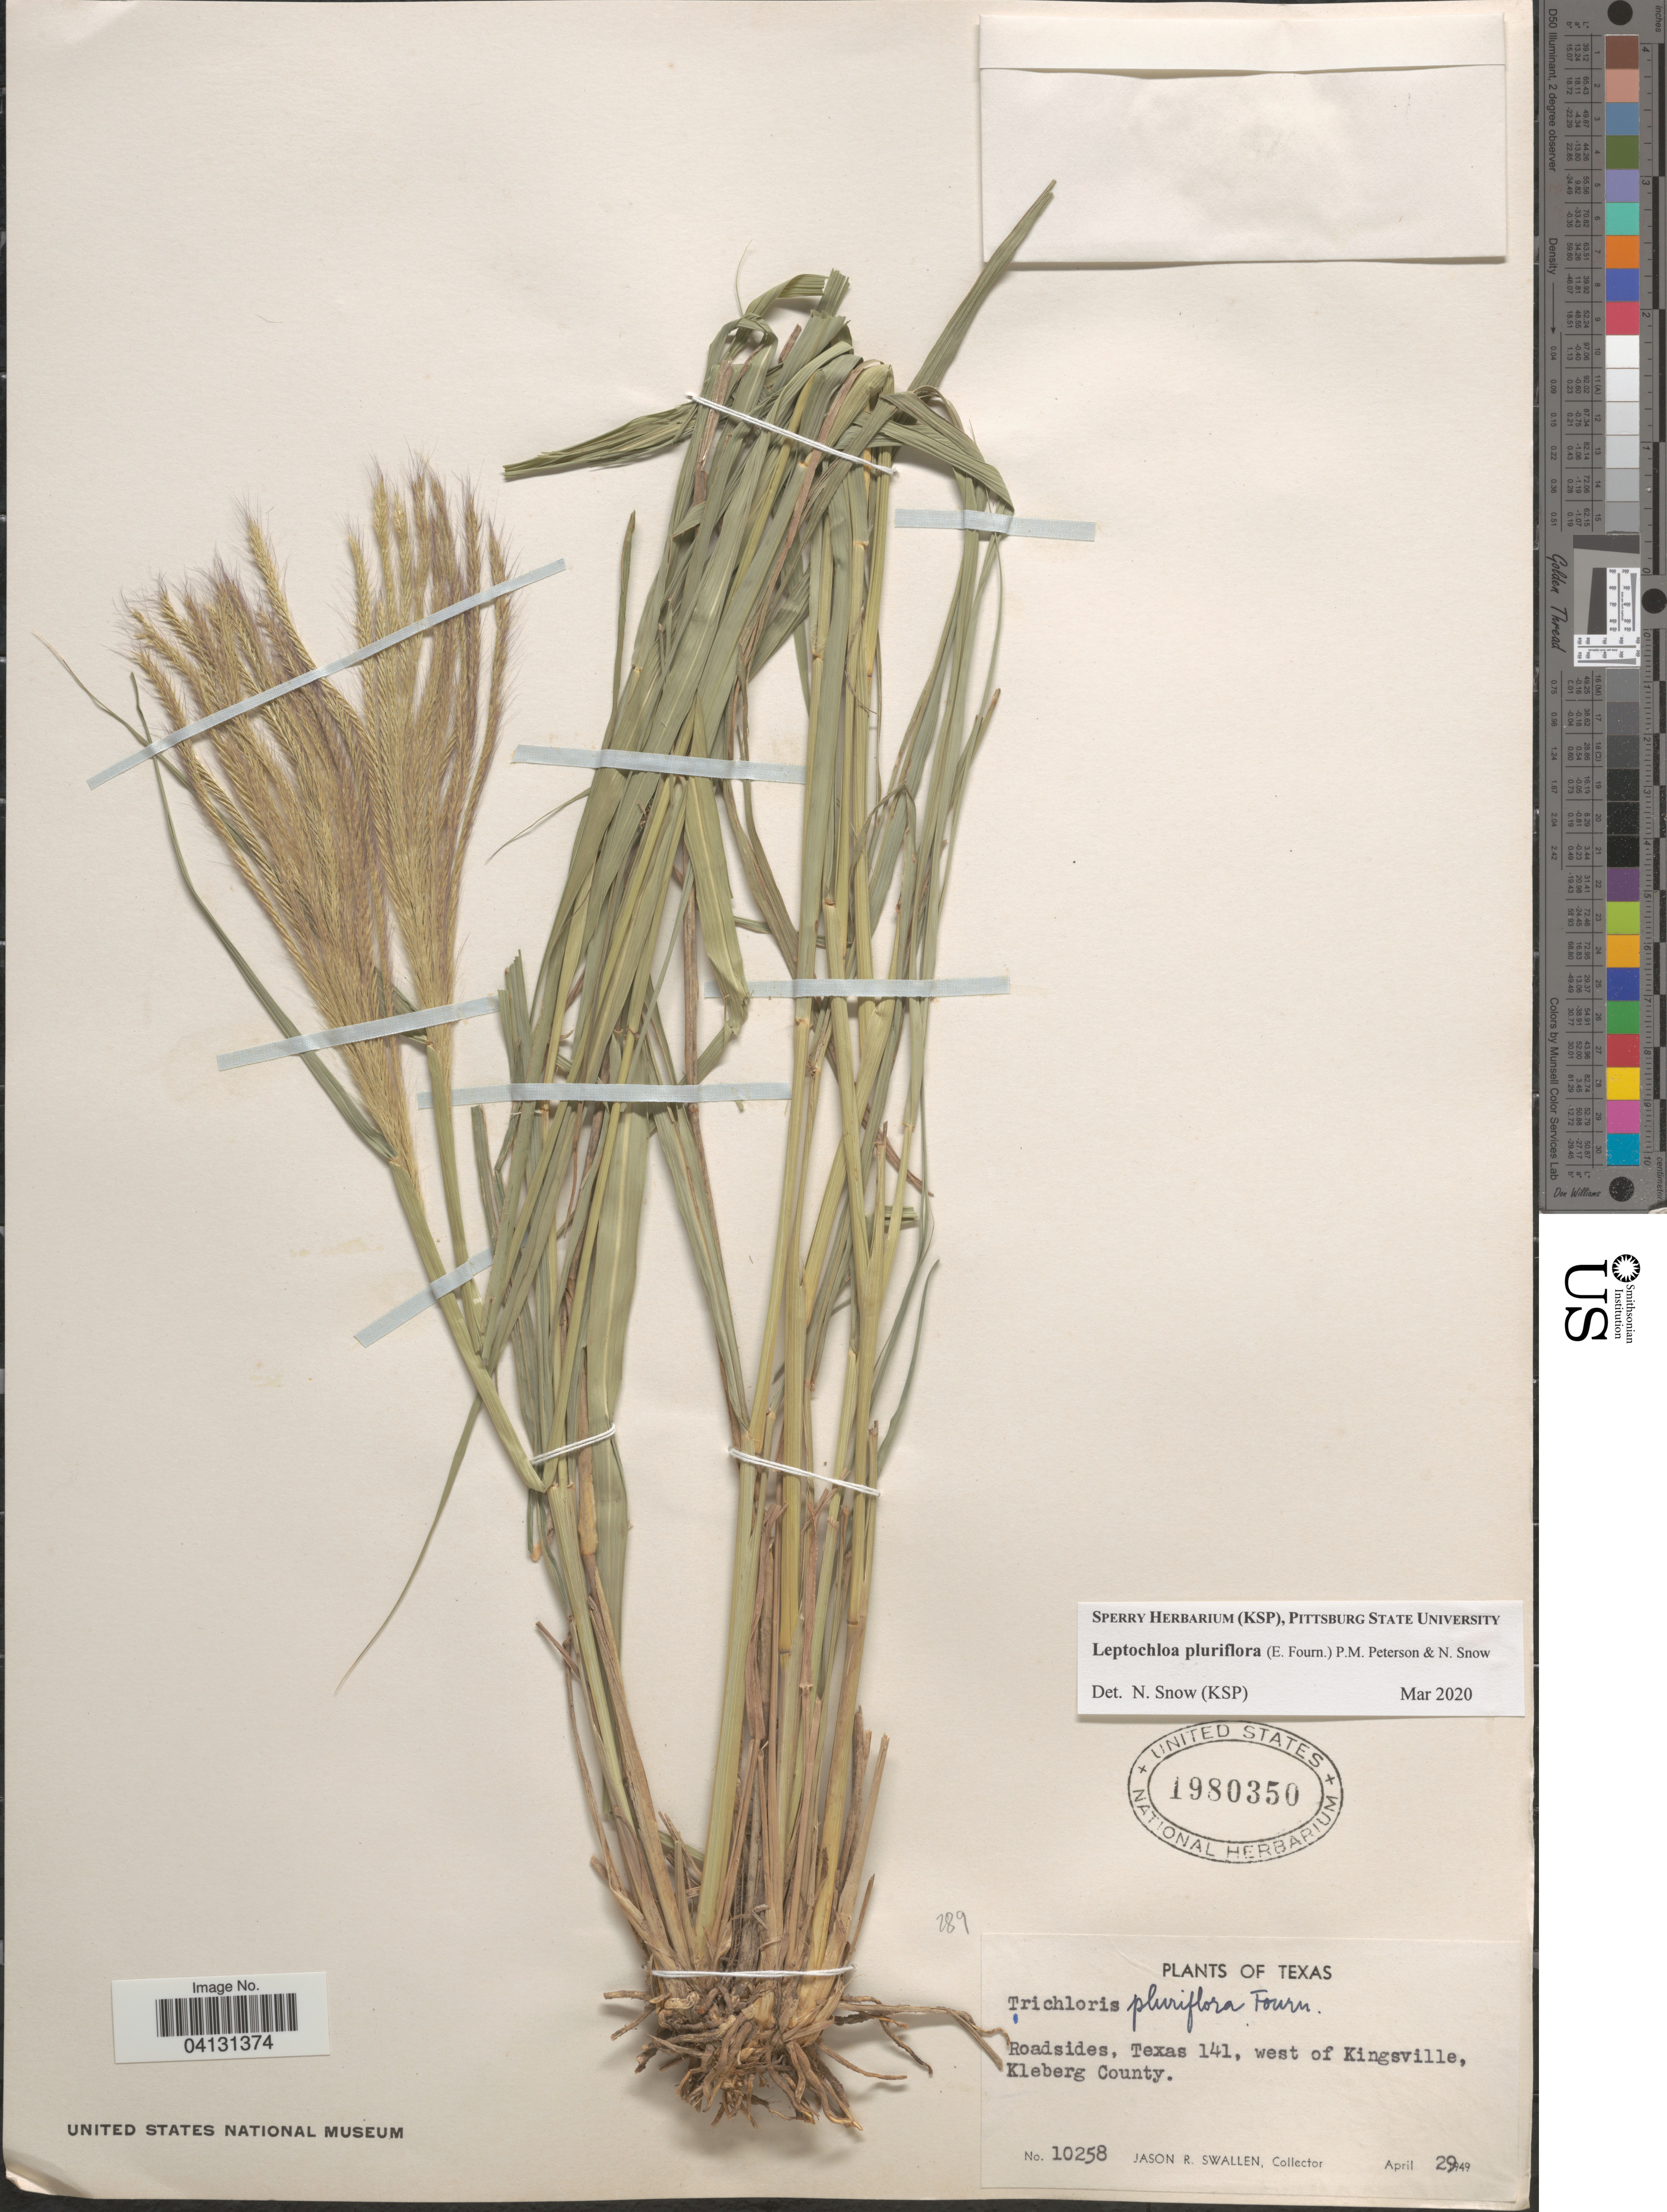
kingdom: Plantae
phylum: Tracheophyta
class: Liliopsida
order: Poales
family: Poaceae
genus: Leptochloa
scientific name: Leptochloa pluriflora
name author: (E. Fourn.) P.M. Peterson & N. Snow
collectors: J. R. Swallen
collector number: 10258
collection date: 1949-04-29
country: United States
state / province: Texas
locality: Roadsides, Texas 141, west of Kingsville, Kleberg County.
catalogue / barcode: US 1980350